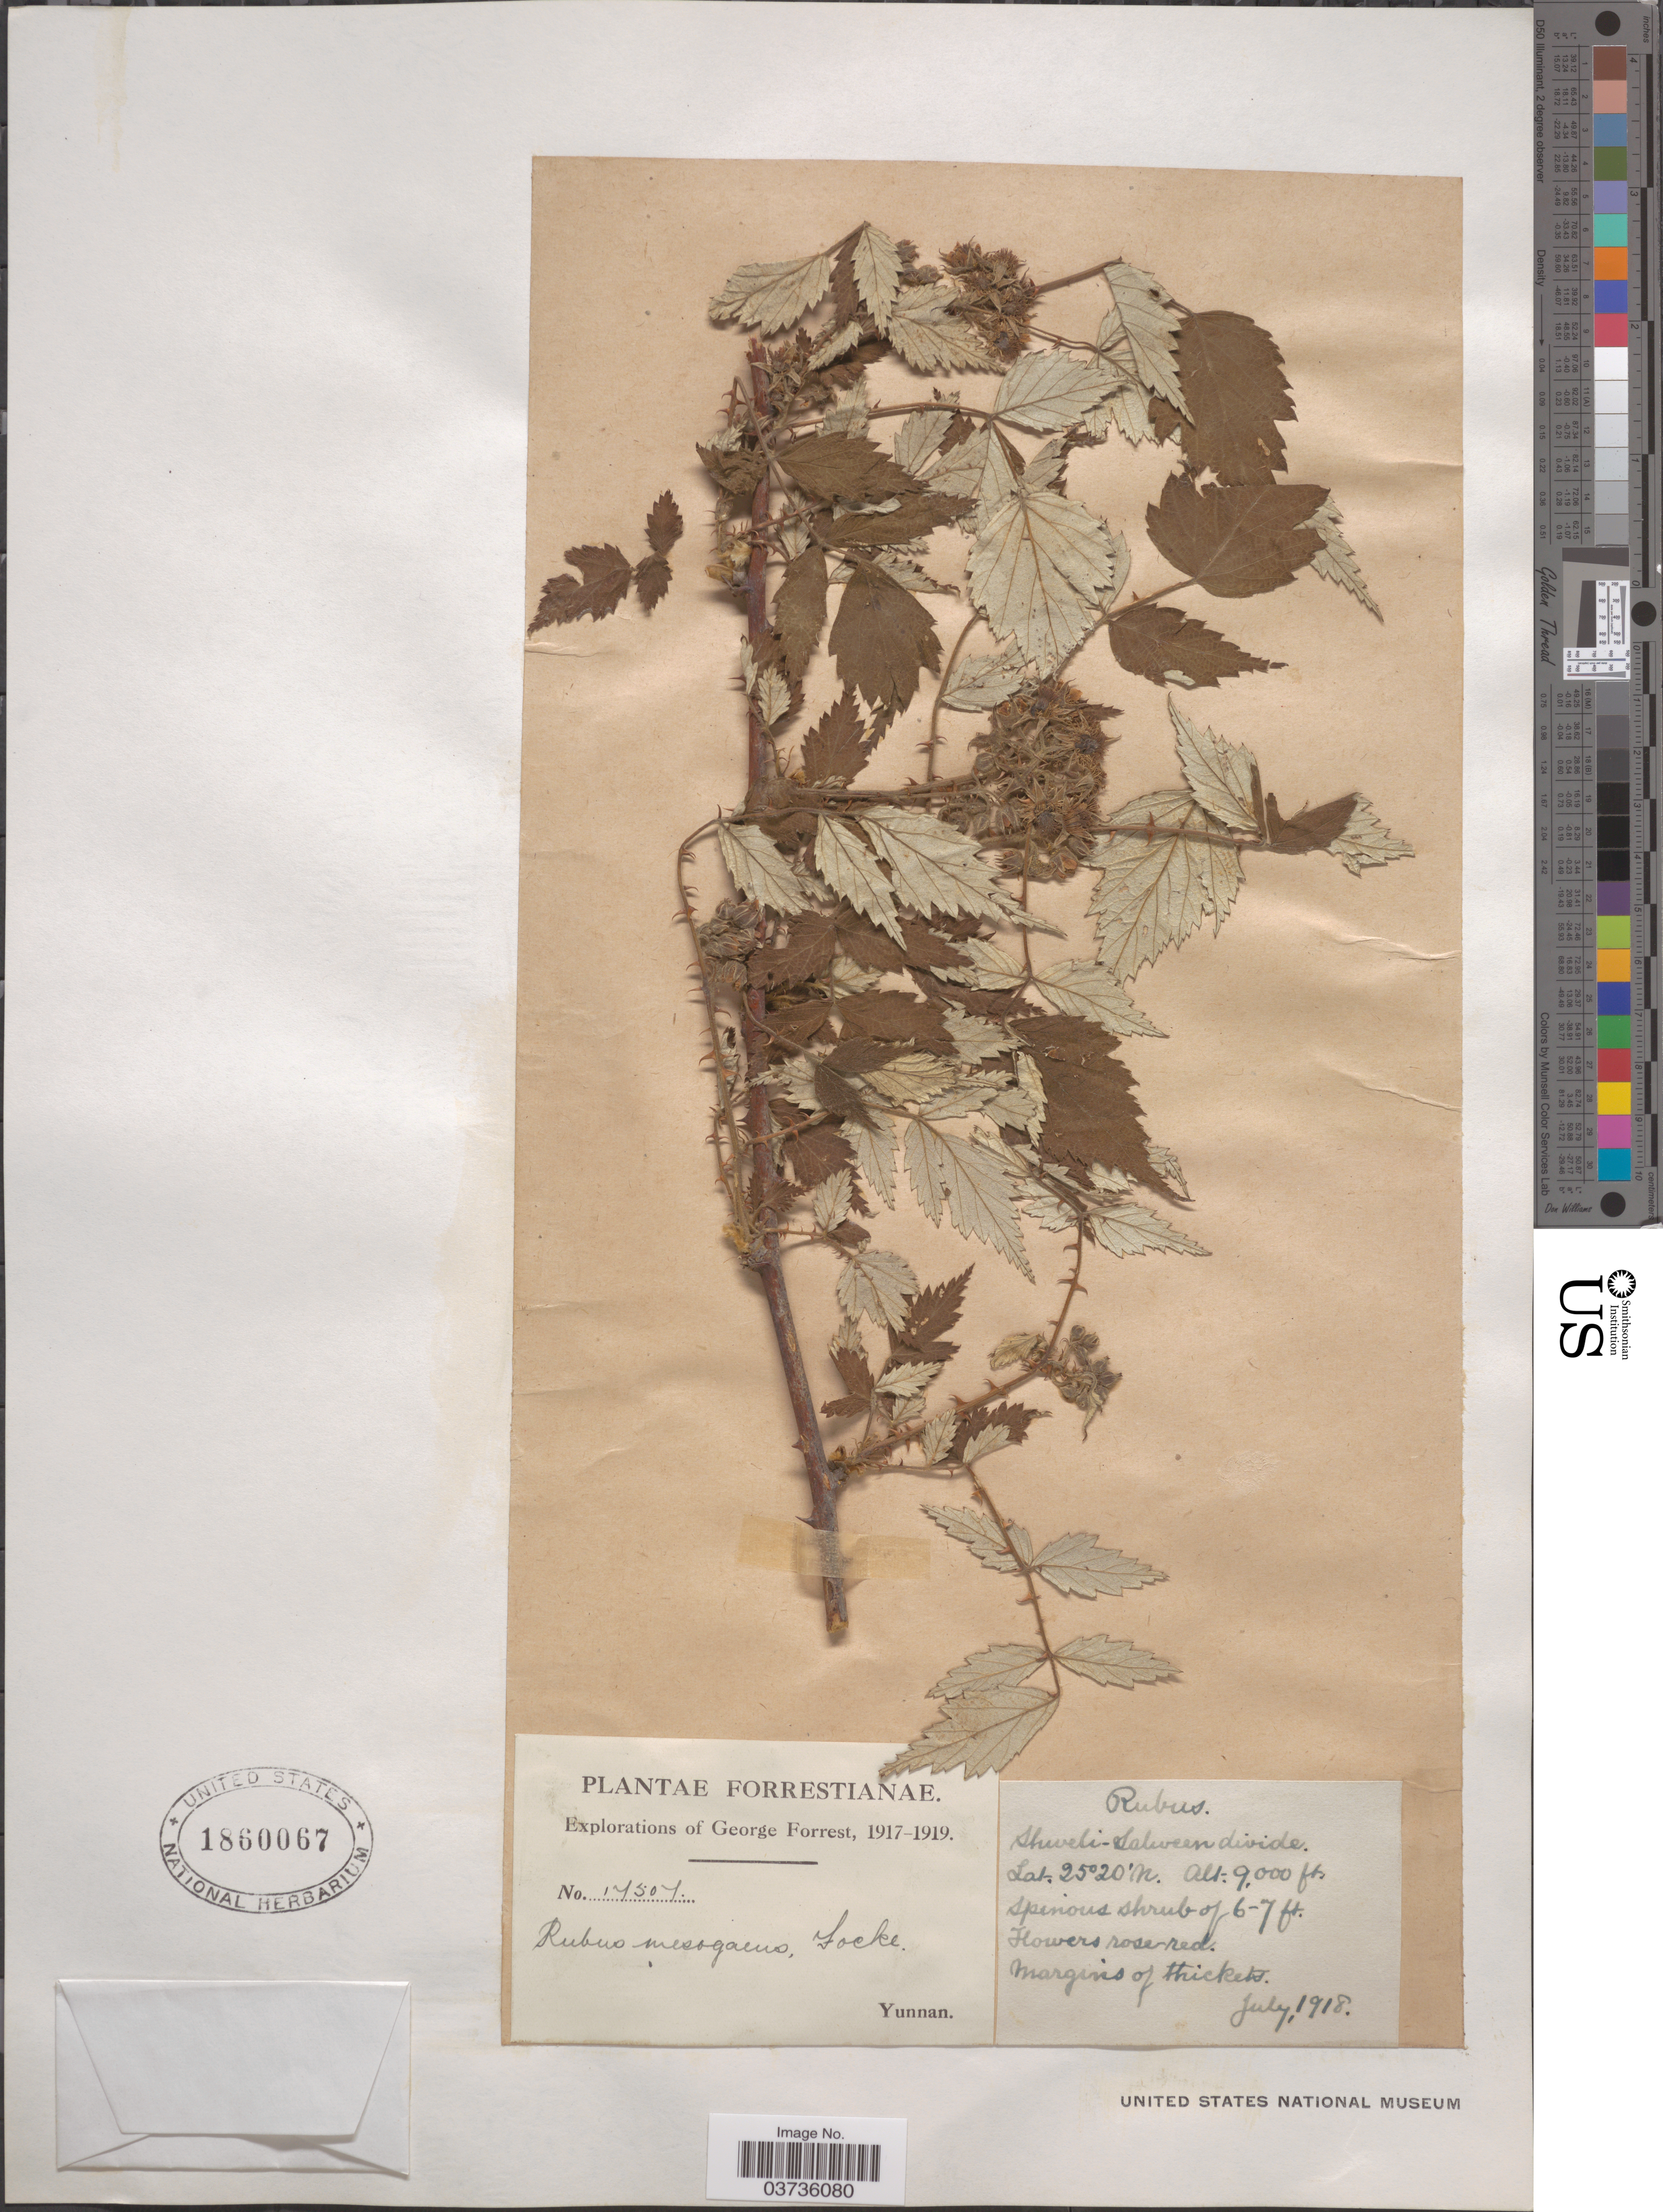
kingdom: Plantae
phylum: Tracheophyta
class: Magnoliopsida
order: Rosales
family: Rosaceae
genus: Rubus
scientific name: Rubus mesogaeus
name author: Focke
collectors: G. Forrest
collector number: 17507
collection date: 1918-07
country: China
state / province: Yunnan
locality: Shweli-Salween divide.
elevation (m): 2743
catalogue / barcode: US 1860067